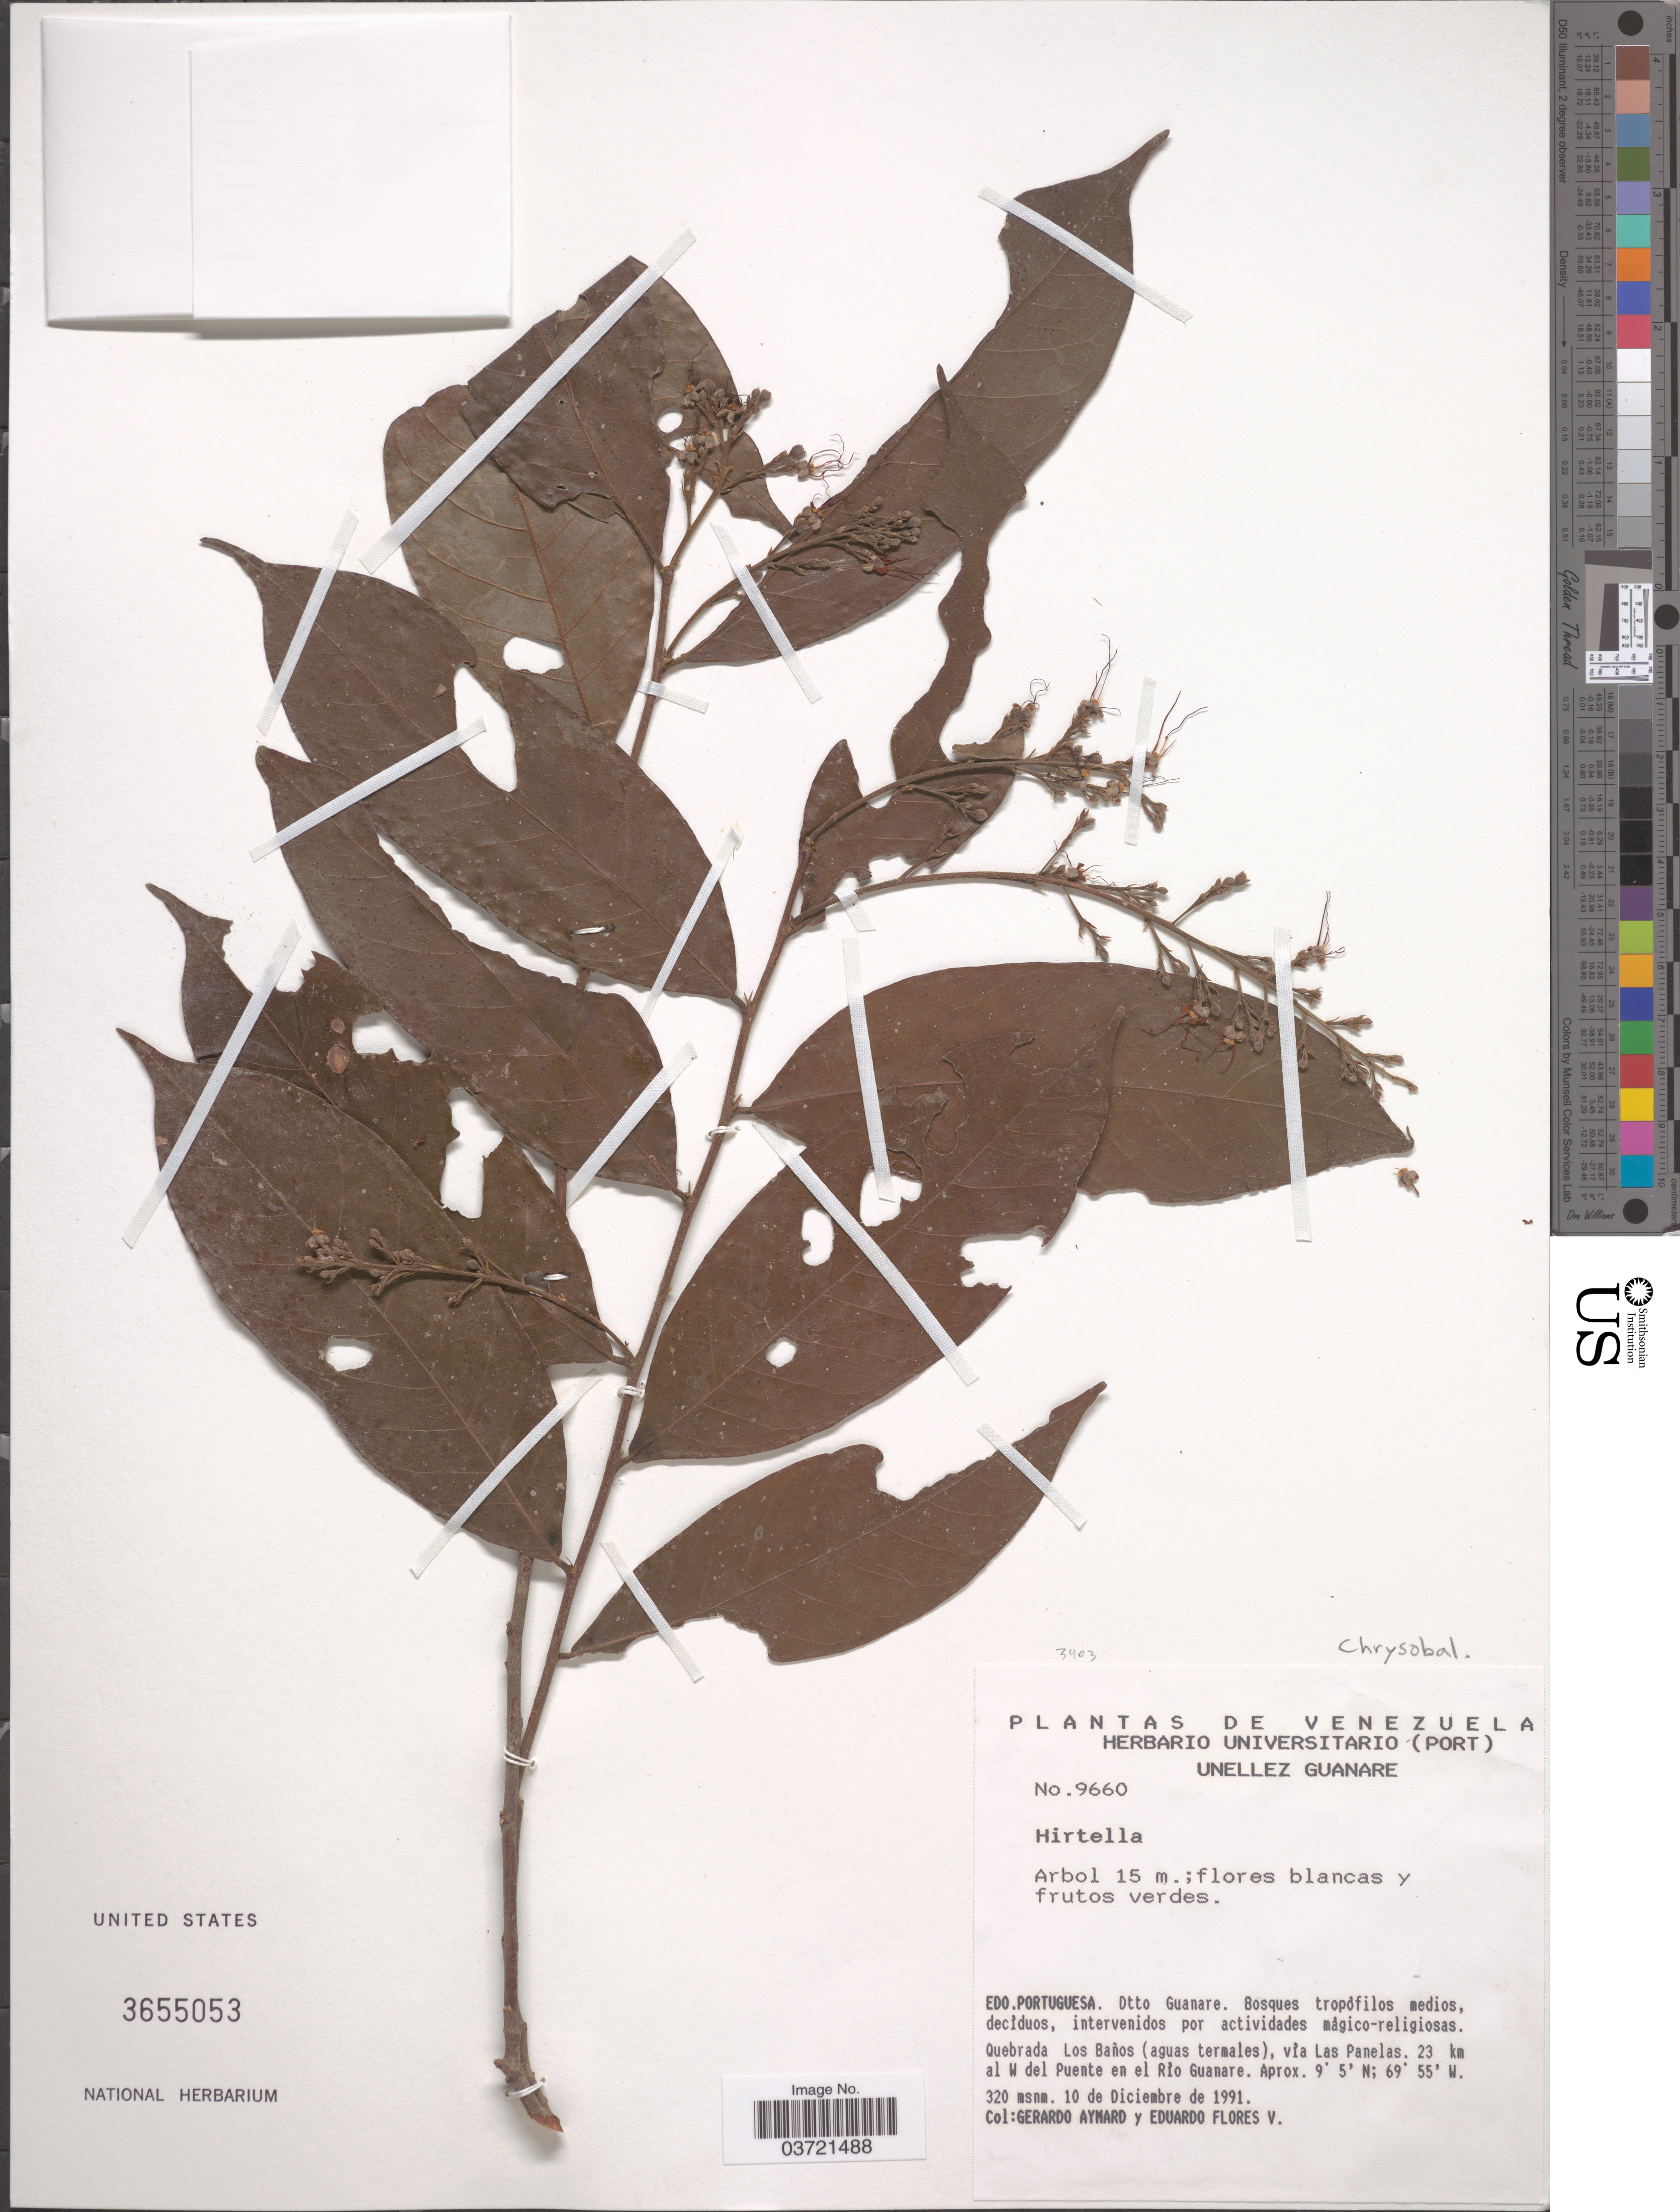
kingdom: Plantae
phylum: Tracheophyta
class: Magnoliopsida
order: Malpighiales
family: Chrysobalanaceae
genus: Hirtella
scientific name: Hirtella sp.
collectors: G. A. Aymard & E. Flores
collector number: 9660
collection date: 1991-12-10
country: Venezuela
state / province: Portuguesa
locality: Dtto Guanare. Quebrada Los Baños (aguas termales), vía Las Panelas. 23 km al W del Puente en el Río Guanare.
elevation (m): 320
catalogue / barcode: US 3655053